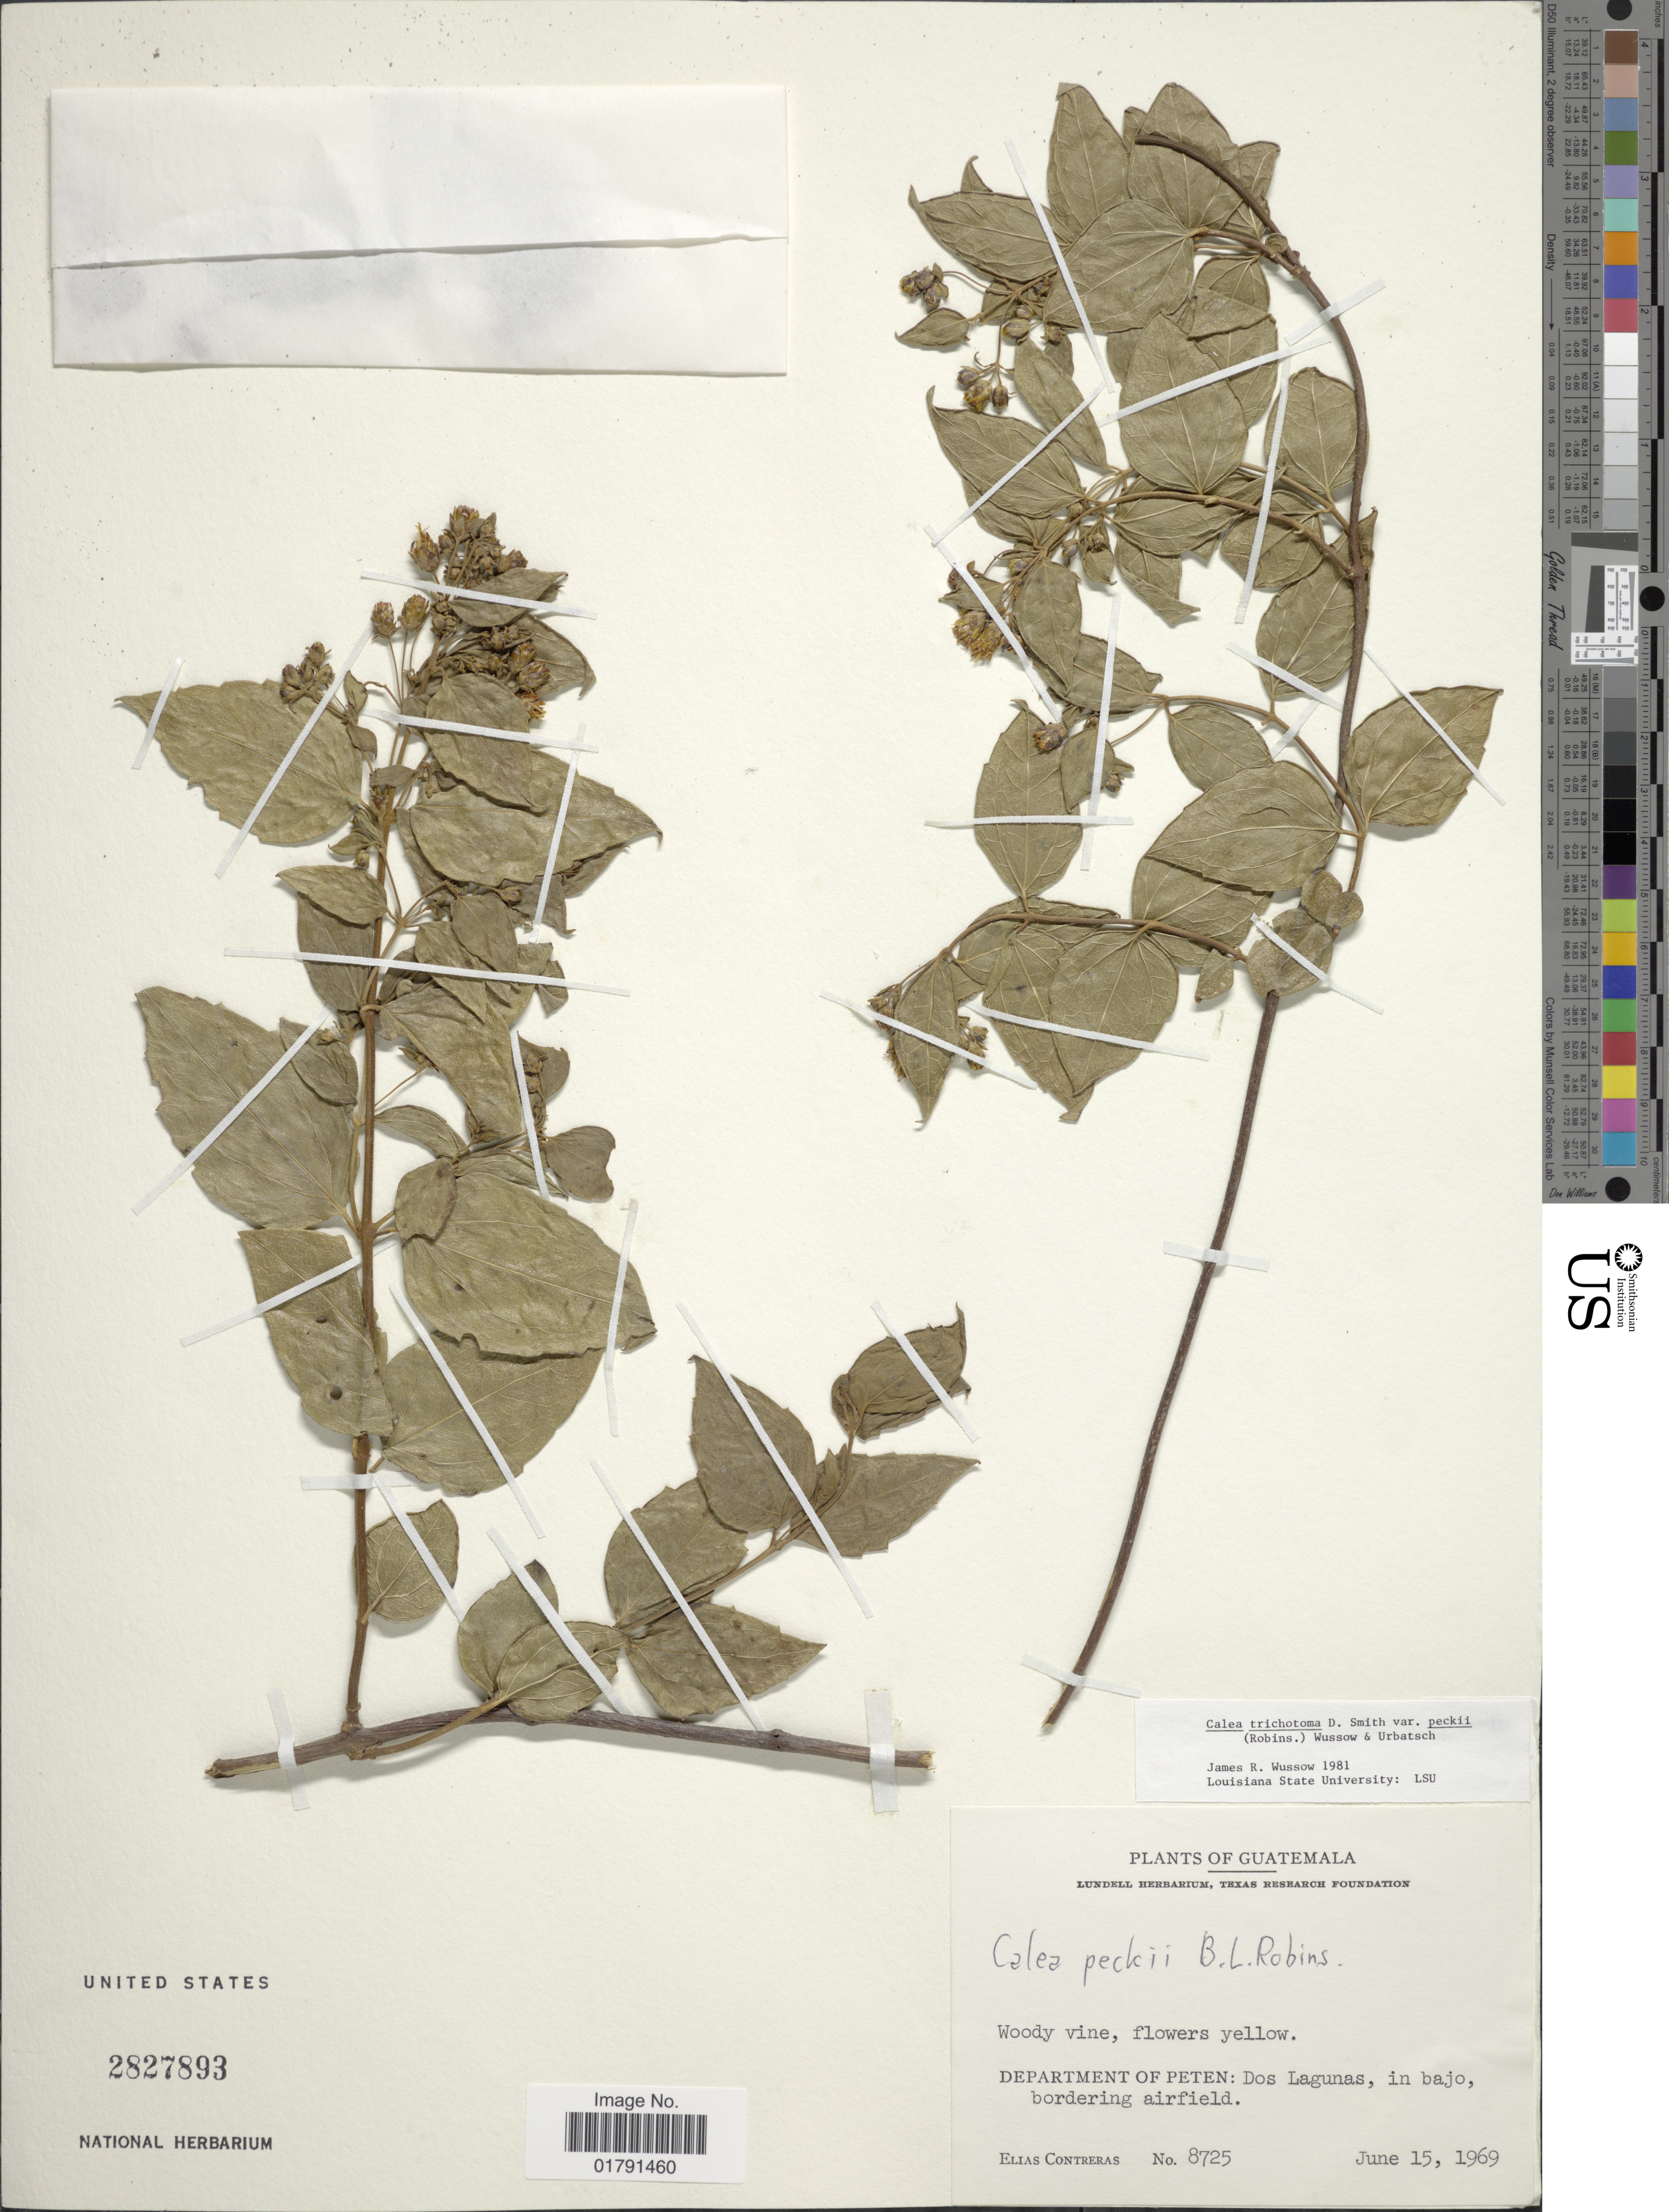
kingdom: Plantae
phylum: Tracheophyta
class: Magnoliopsida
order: Asterales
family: Asteraceae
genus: Calea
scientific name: Calea trichotoma var. peckii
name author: Wussow &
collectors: E. Contreras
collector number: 8725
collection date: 1969-06-15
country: Guatemala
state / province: El Petén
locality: Dos Lagunas, in bajo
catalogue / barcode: US 2827893